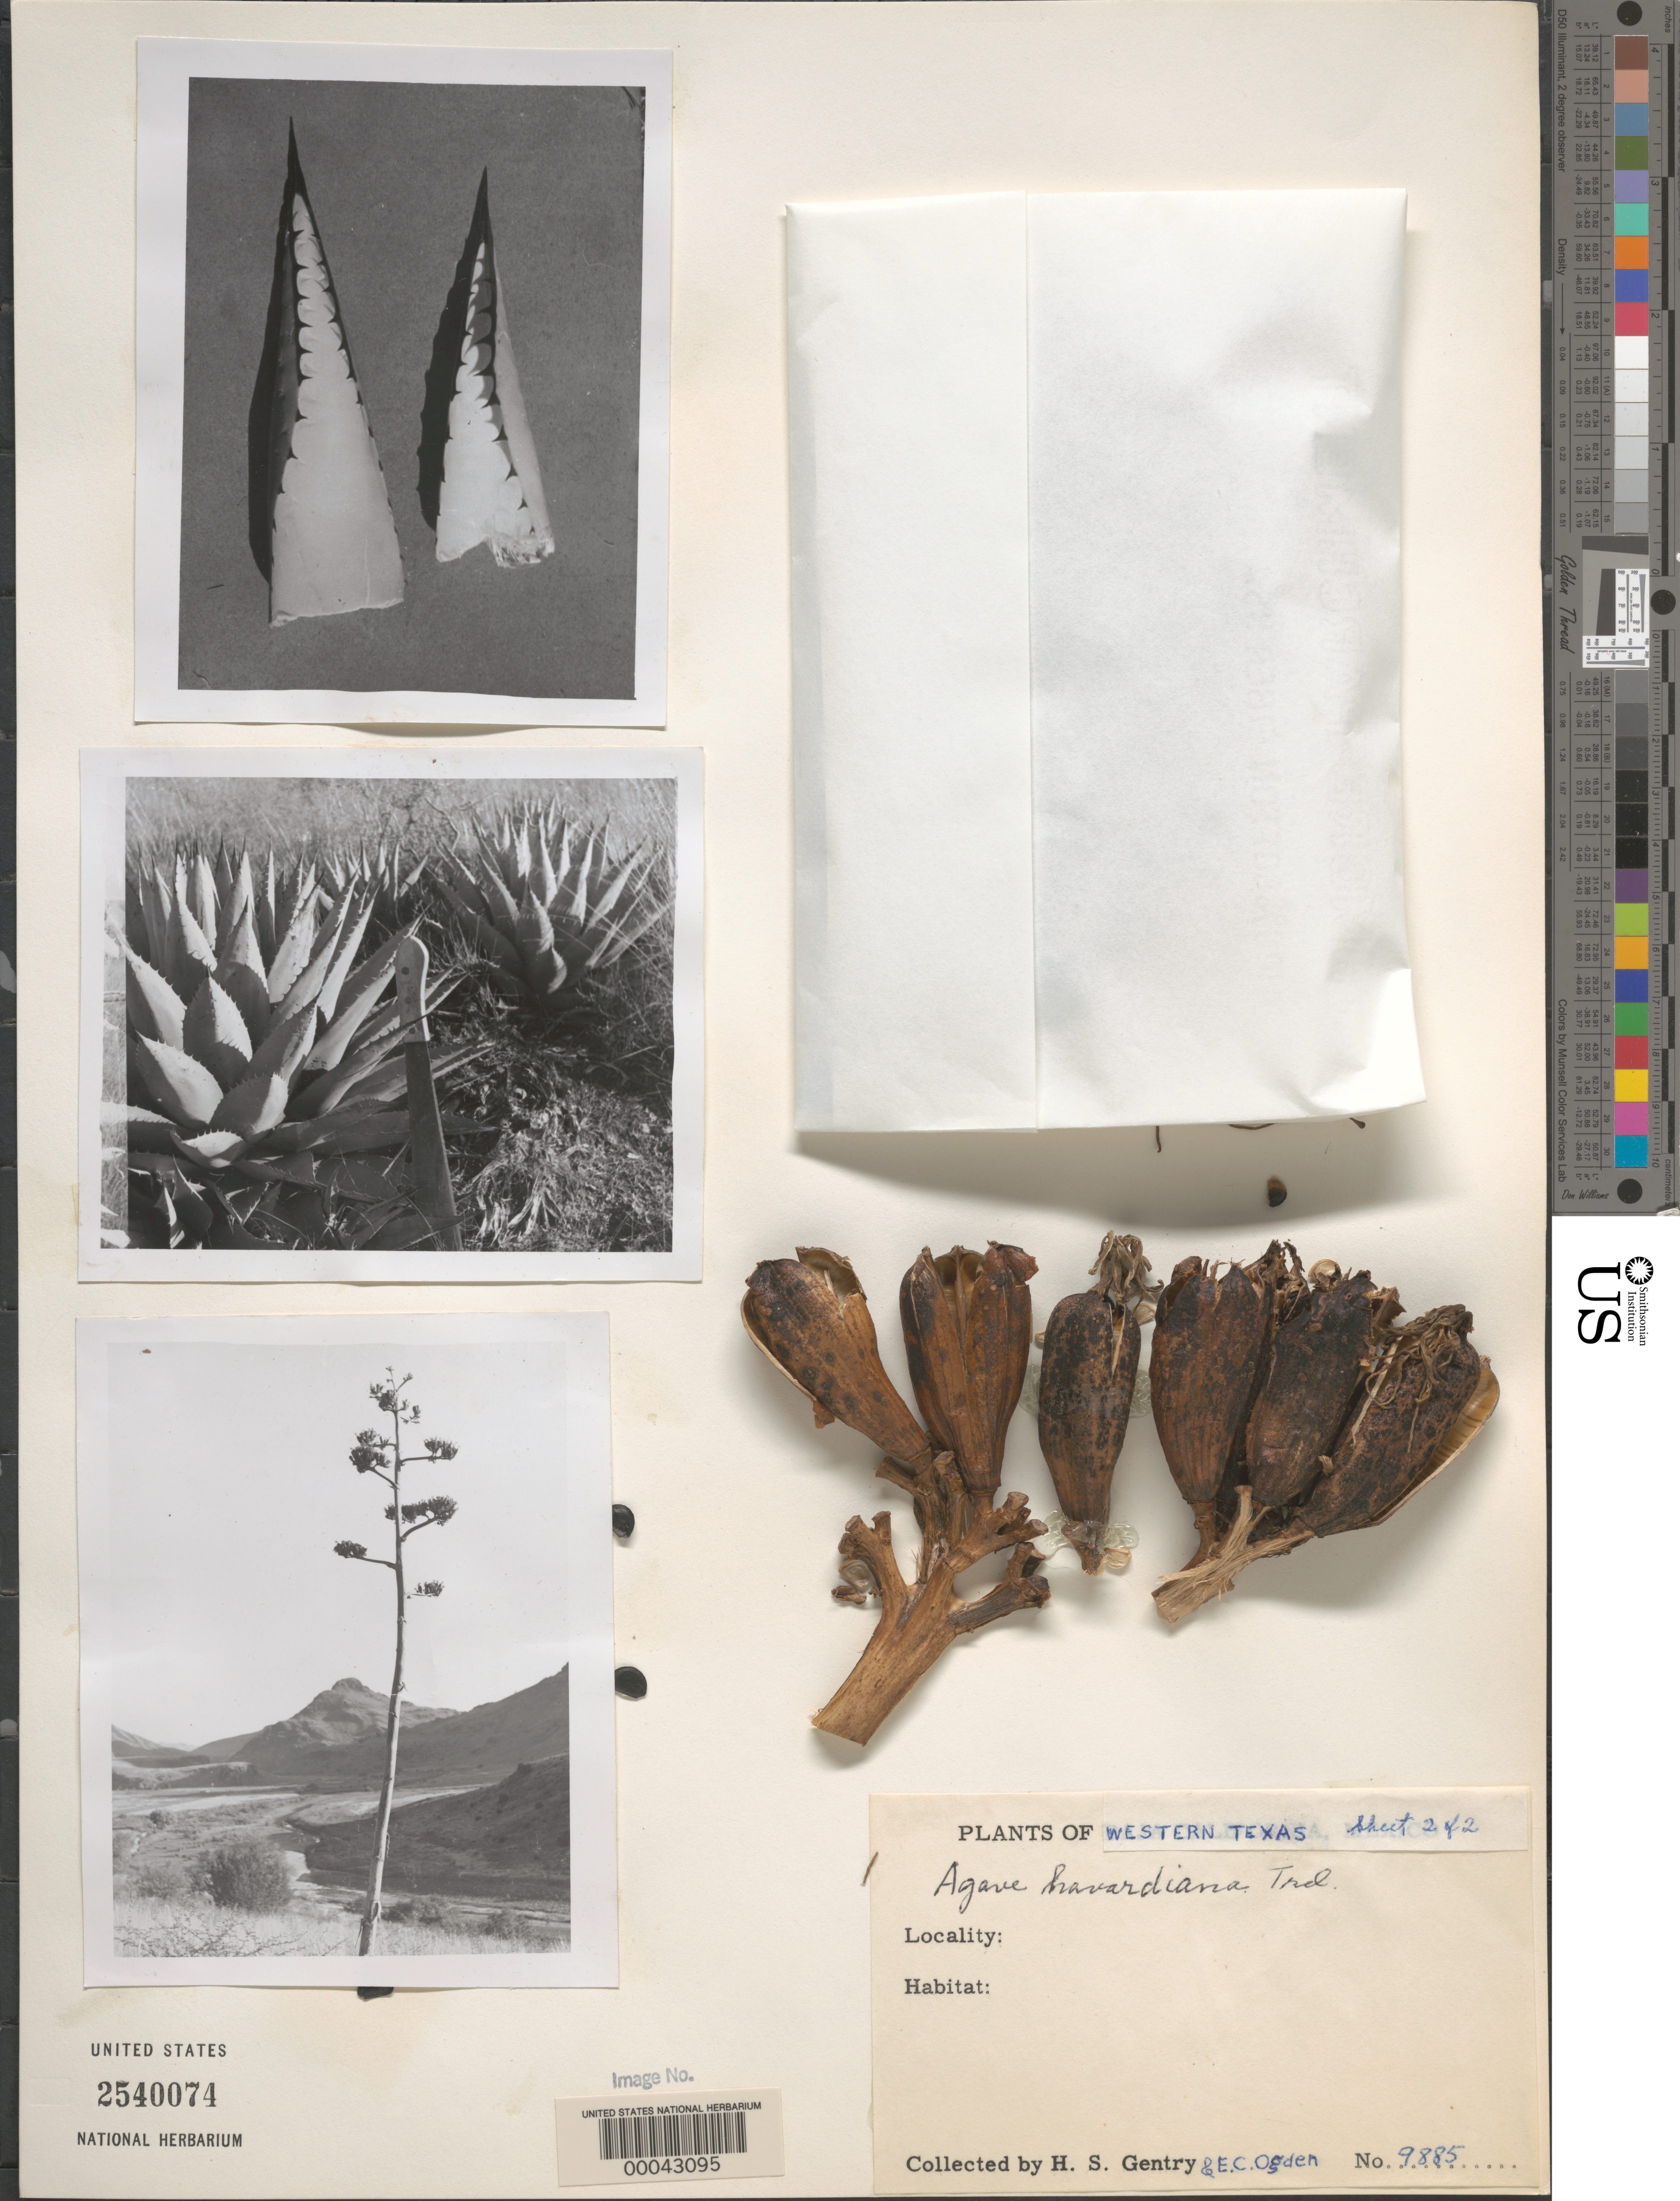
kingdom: Plantae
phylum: Tracheophyta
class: Liliopsida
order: Asparagales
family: Asparagaceae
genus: Agave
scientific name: Agave havardiana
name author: Trel.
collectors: H. S. Gentry & E. Ogden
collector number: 9885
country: United States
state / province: Texas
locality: Western Texas.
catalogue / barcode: US 2540074